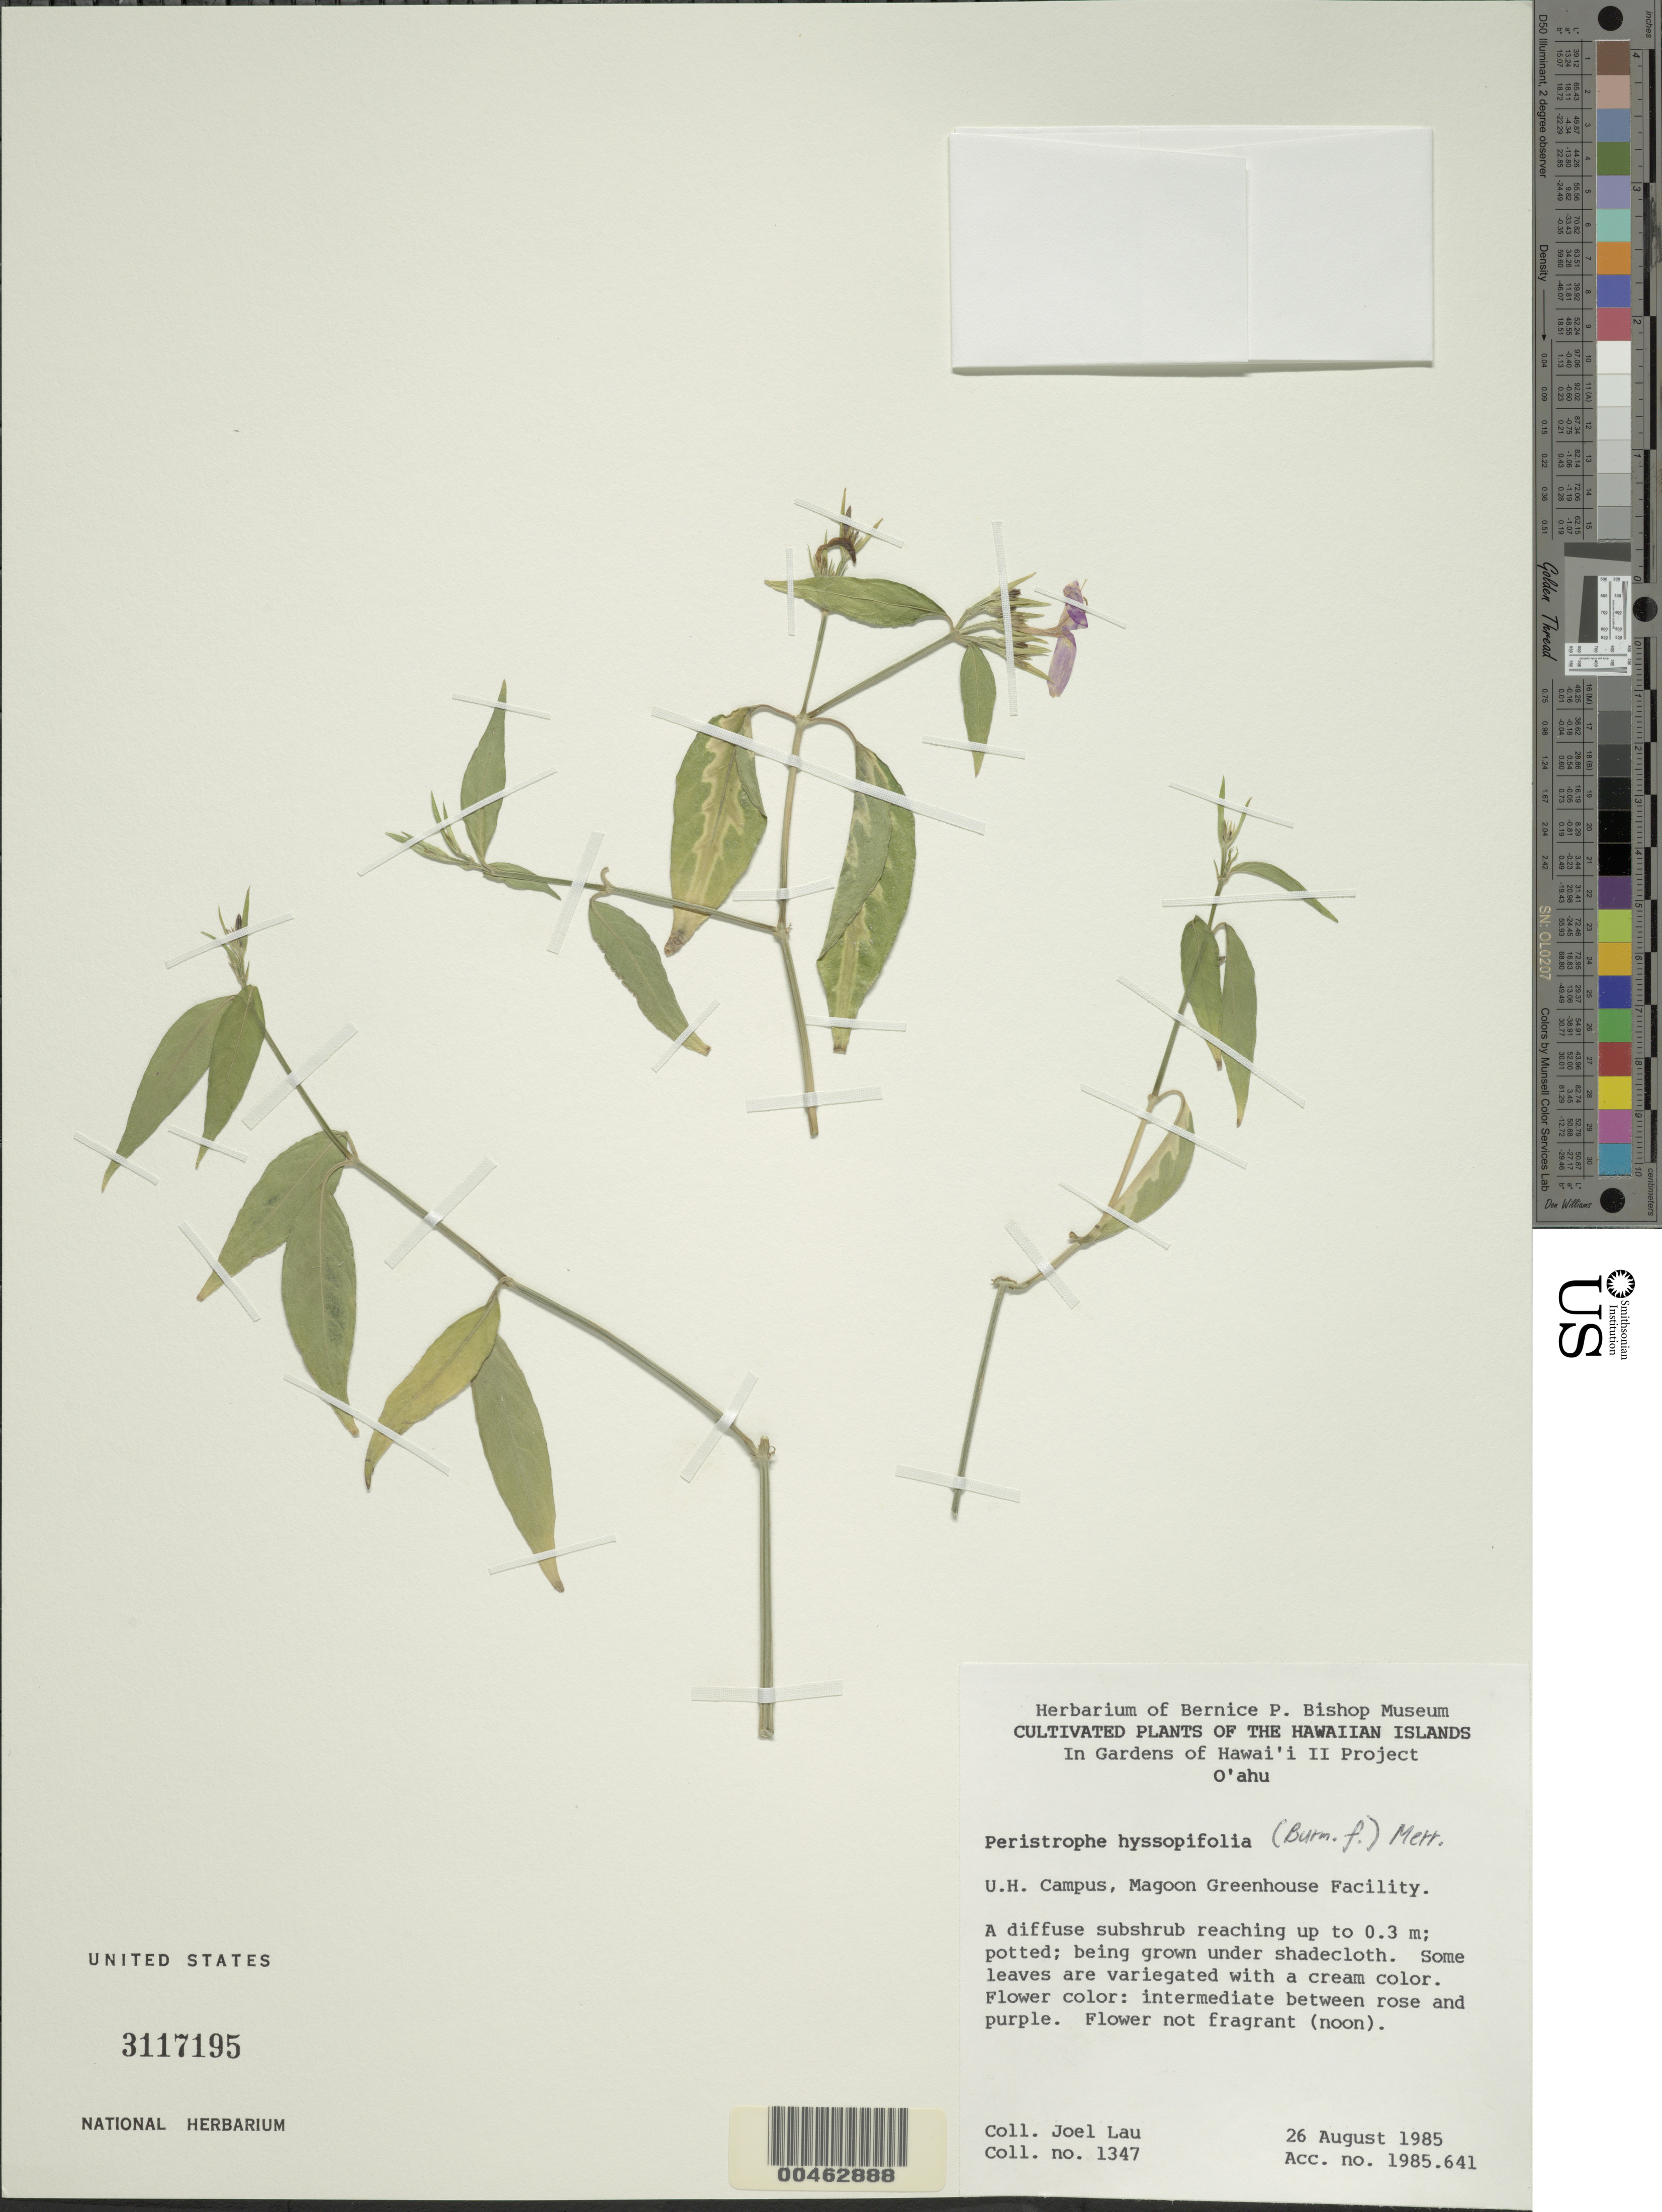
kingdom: Plantae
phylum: Tracheophyta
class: Magnoliopsida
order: Lamiales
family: Acanthaceae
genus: Peristrophe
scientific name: Peristrophe hyssopifolia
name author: (Burm. f.) Merr.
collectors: J. Lau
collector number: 1347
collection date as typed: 26 Aug 1985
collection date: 1985-08-26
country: United States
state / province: Hawaii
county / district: Honolulu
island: Oahu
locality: U.H. Campus, Magoon Greenhouse Facility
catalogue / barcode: US 3117195